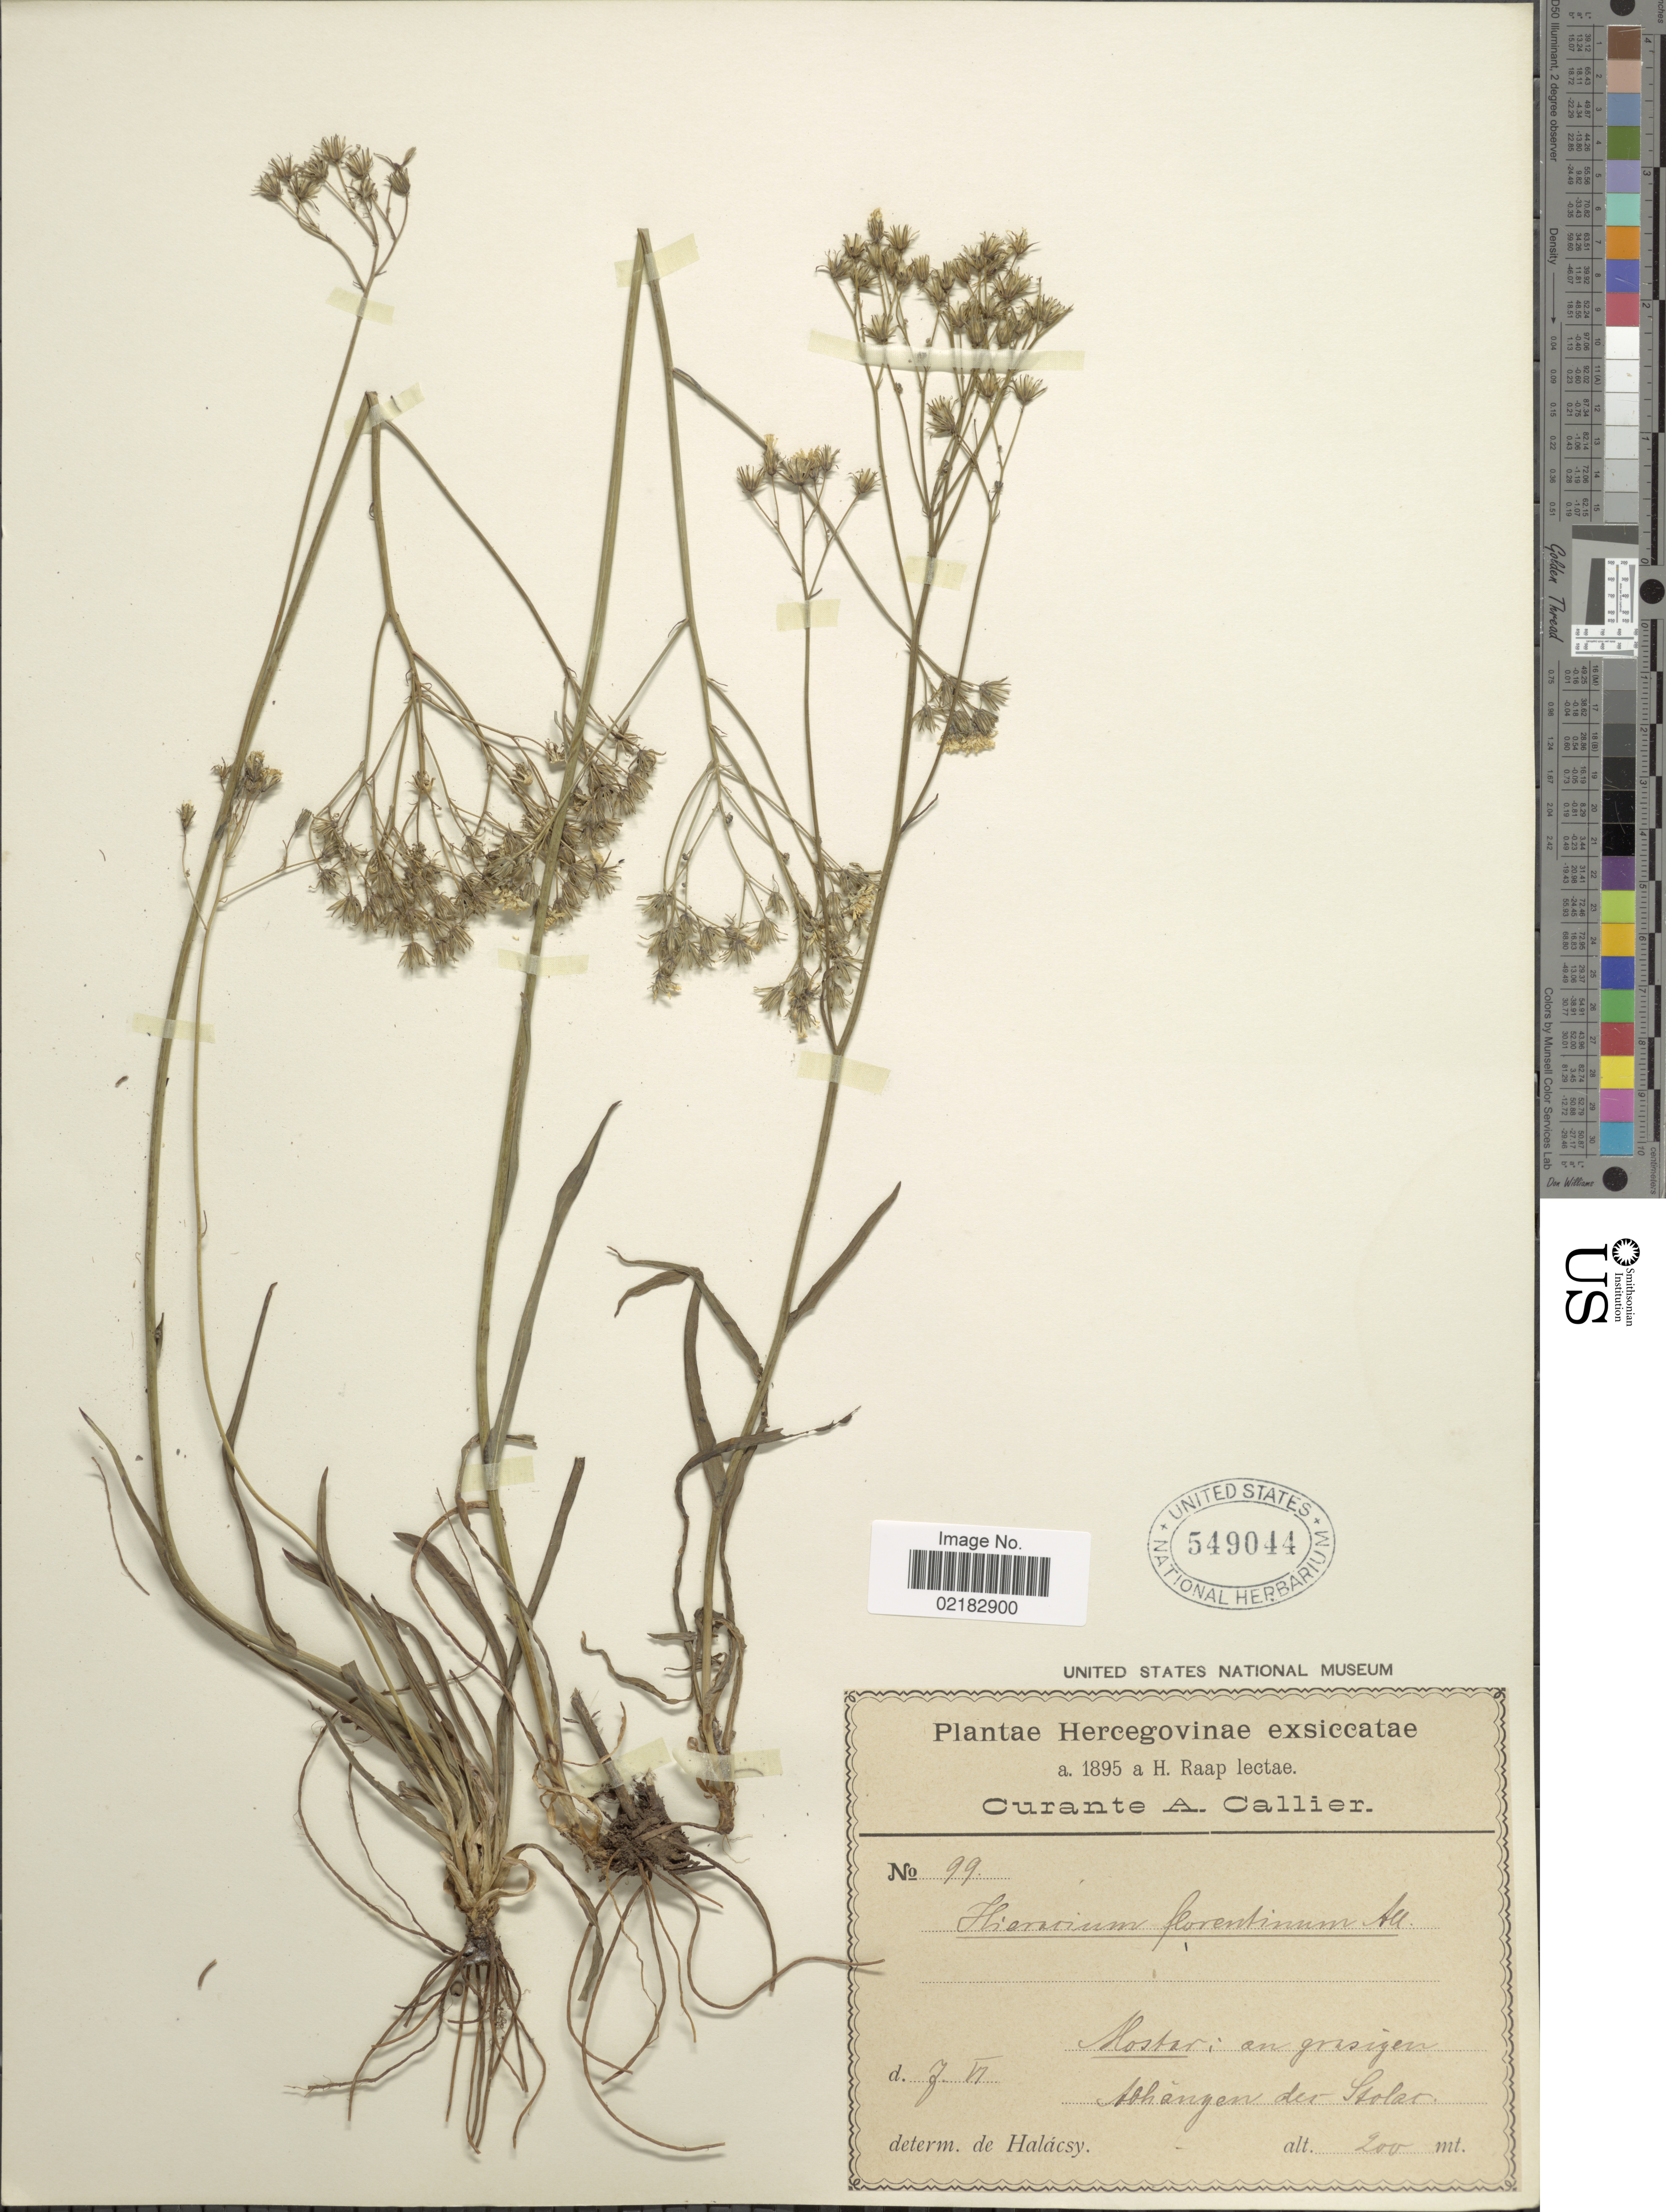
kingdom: Plantae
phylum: Tracheophyta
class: Magnoliopsida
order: Asterales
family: Asteraceae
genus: Hieracium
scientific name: Hieracium florentinum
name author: All.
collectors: H. Raap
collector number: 99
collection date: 1895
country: Bosnia and Herzegovina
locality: Hercegovinae, Mostar: an grisigen Abhangen de Stolac [interpreted]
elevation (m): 200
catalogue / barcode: US 549044